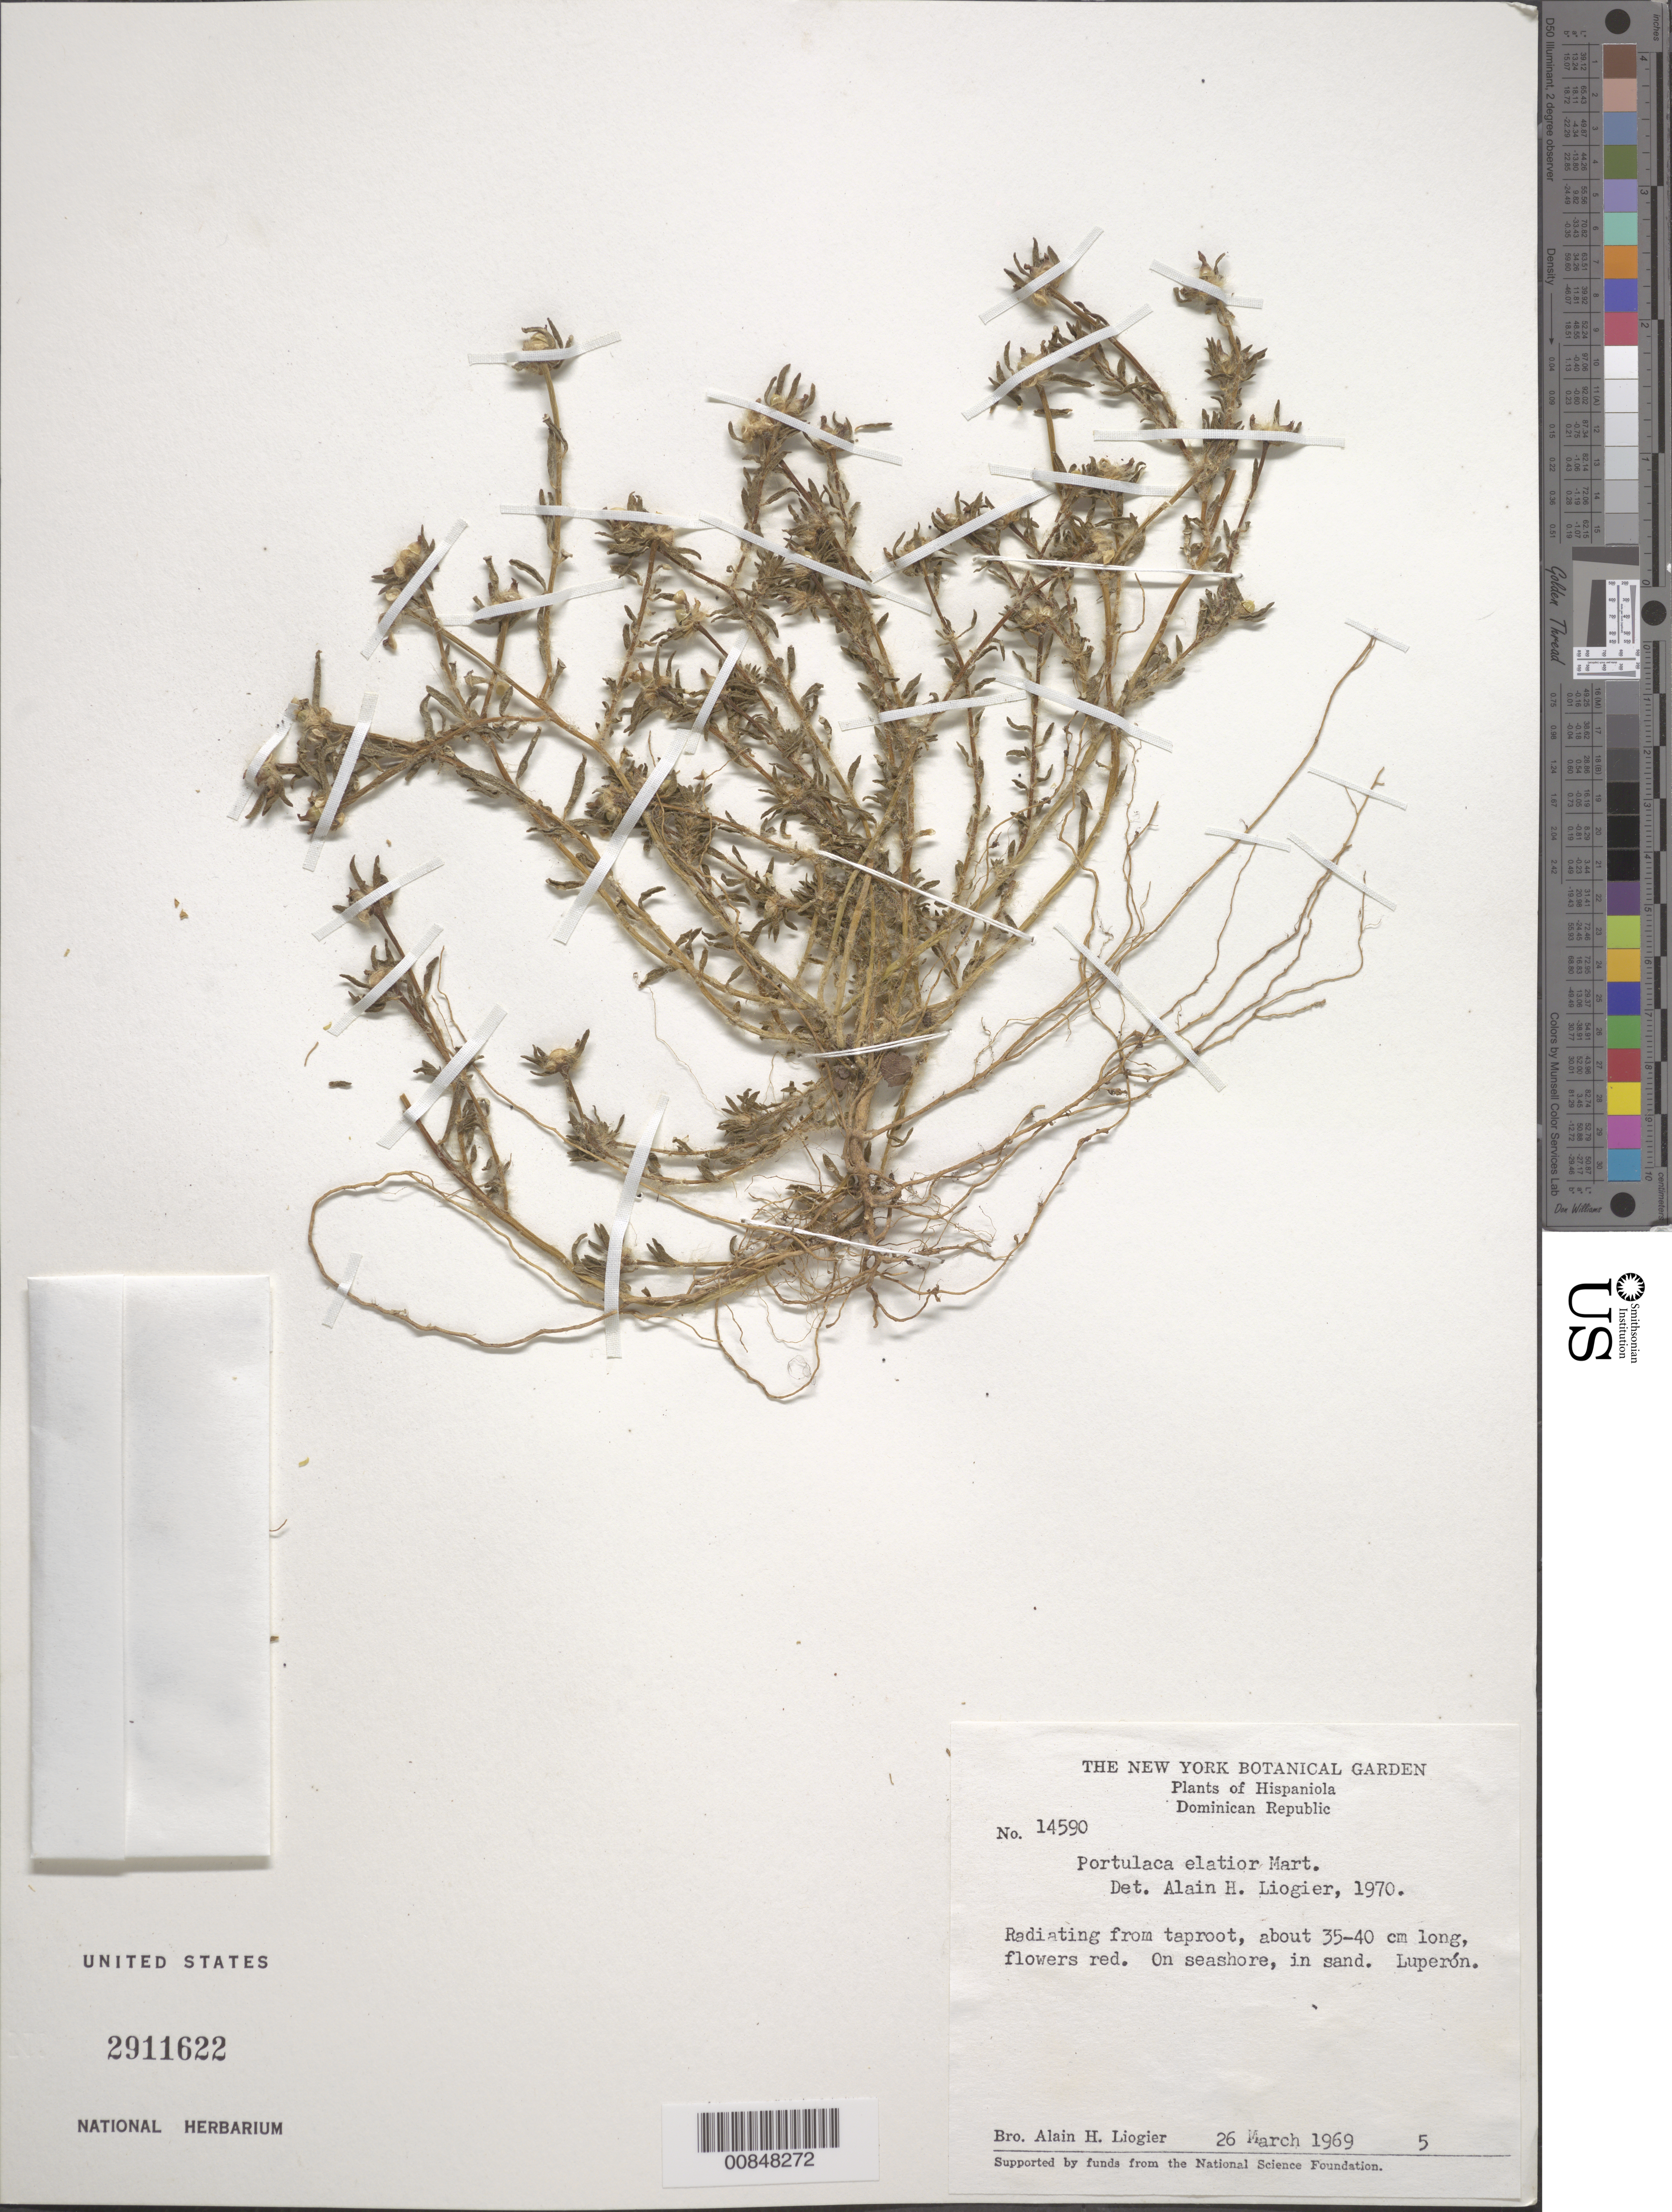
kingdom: Plantae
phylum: Tracheophyta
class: Magnoliopsida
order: Caryophyllales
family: Portulacaceae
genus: Portulaca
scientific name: Portulaca elatior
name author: Mart. ex Rohrb.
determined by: Liogier, Alain H.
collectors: A. H. Liogier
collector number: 14590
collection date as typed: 26 Mar 1969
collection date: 1969-03-26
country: Dominican Republic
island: Hispaniola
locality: Luperón.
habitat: On seashore, in sand.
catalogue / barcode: US 2911622